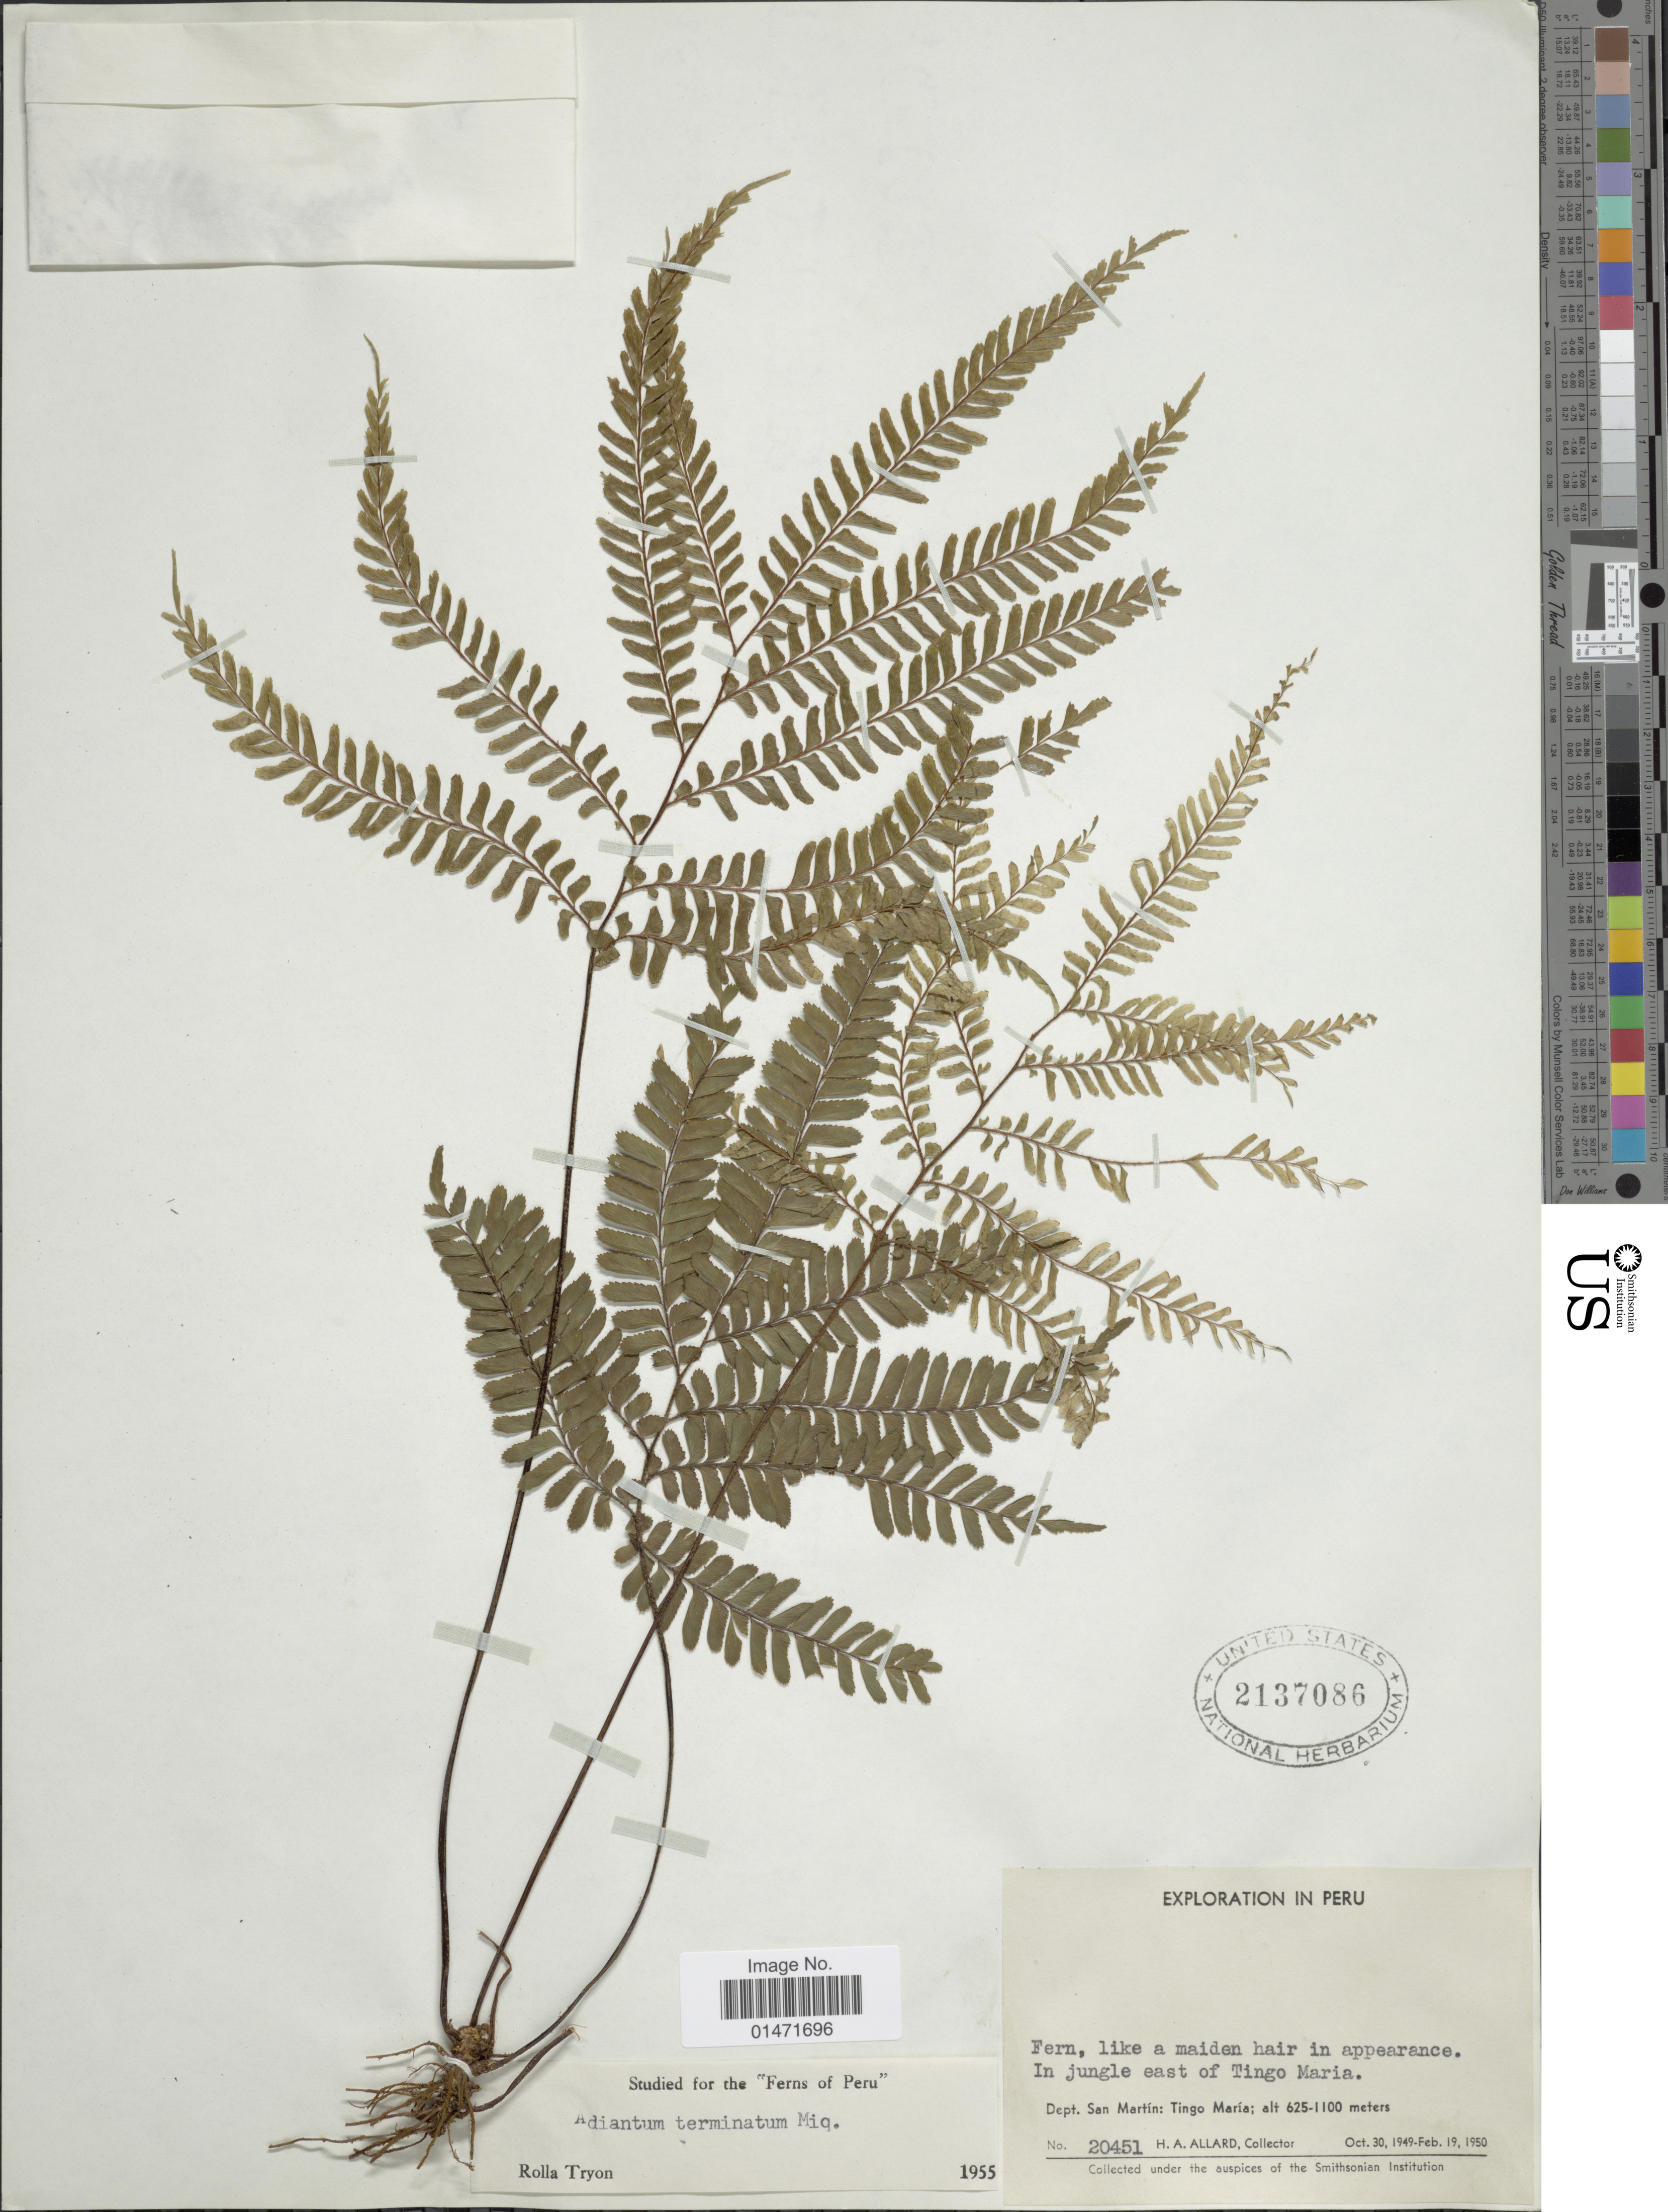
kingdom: Plantae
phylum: Tracheophyta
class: Polypodiopsida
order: Polypodiales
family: Pteridaceae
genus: Adiantum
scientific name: Adiantum terminatum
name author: Kunze ex Miq.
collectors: H. A. Allard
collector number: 20451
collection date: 1949-10-30/1950-02-19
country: Peru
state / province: San Martín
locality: In jungle east of Tingo Maria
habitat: in jungle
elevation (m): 625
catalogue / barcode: US 2137086